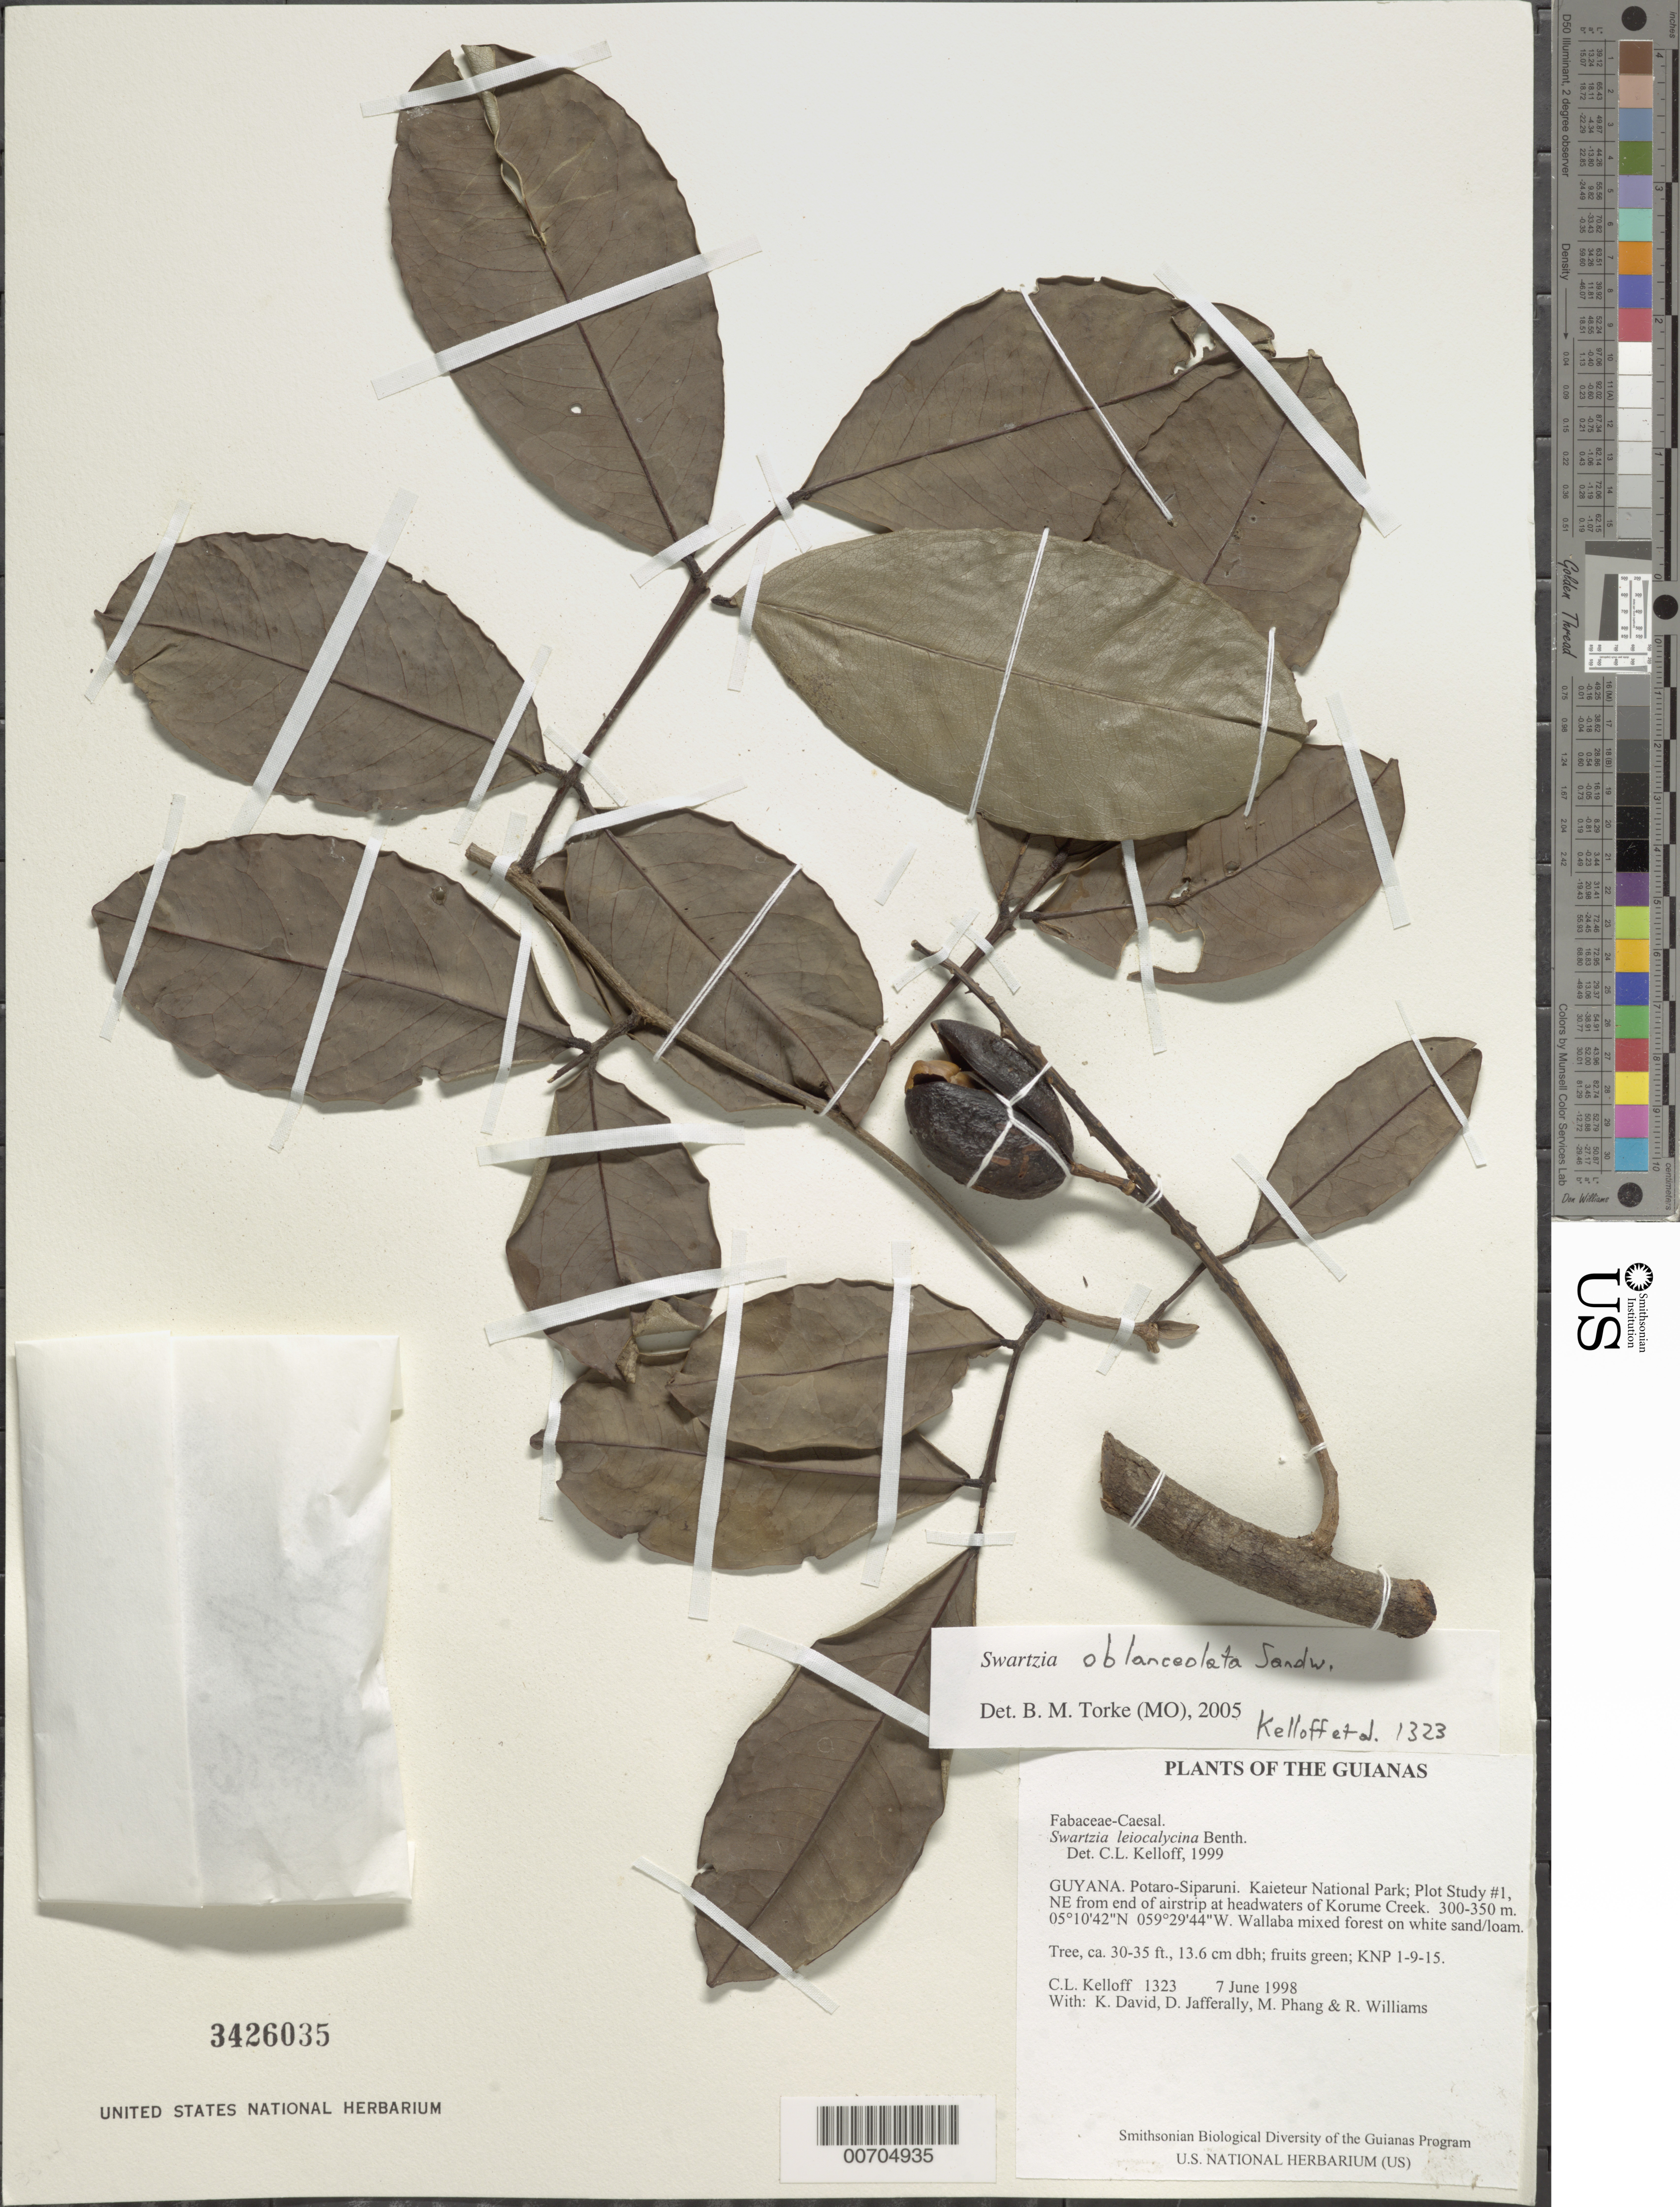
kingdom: Plantae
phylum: Tracheophyta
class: Magnoliopsida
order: Fabales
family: Fabaceae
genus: Swartzia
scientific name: Swartzia oblanceolata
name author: Sandwith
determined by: Torke, B. M., (MO)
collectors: C. L. Kelloff, K. David, D. Jafferally, M. Phang & R. Williams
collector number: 1323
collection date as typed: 7 June 1998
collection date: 1998-06-07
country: Guyana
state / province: Potaro-Siparuni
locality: Kaieteur National Park; Plot Study #1, NE from end of airstrip at headwaters of Korume Creek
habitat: Wallaba mixed forest on white sand/loam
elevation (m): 300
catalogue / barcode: US 3426035